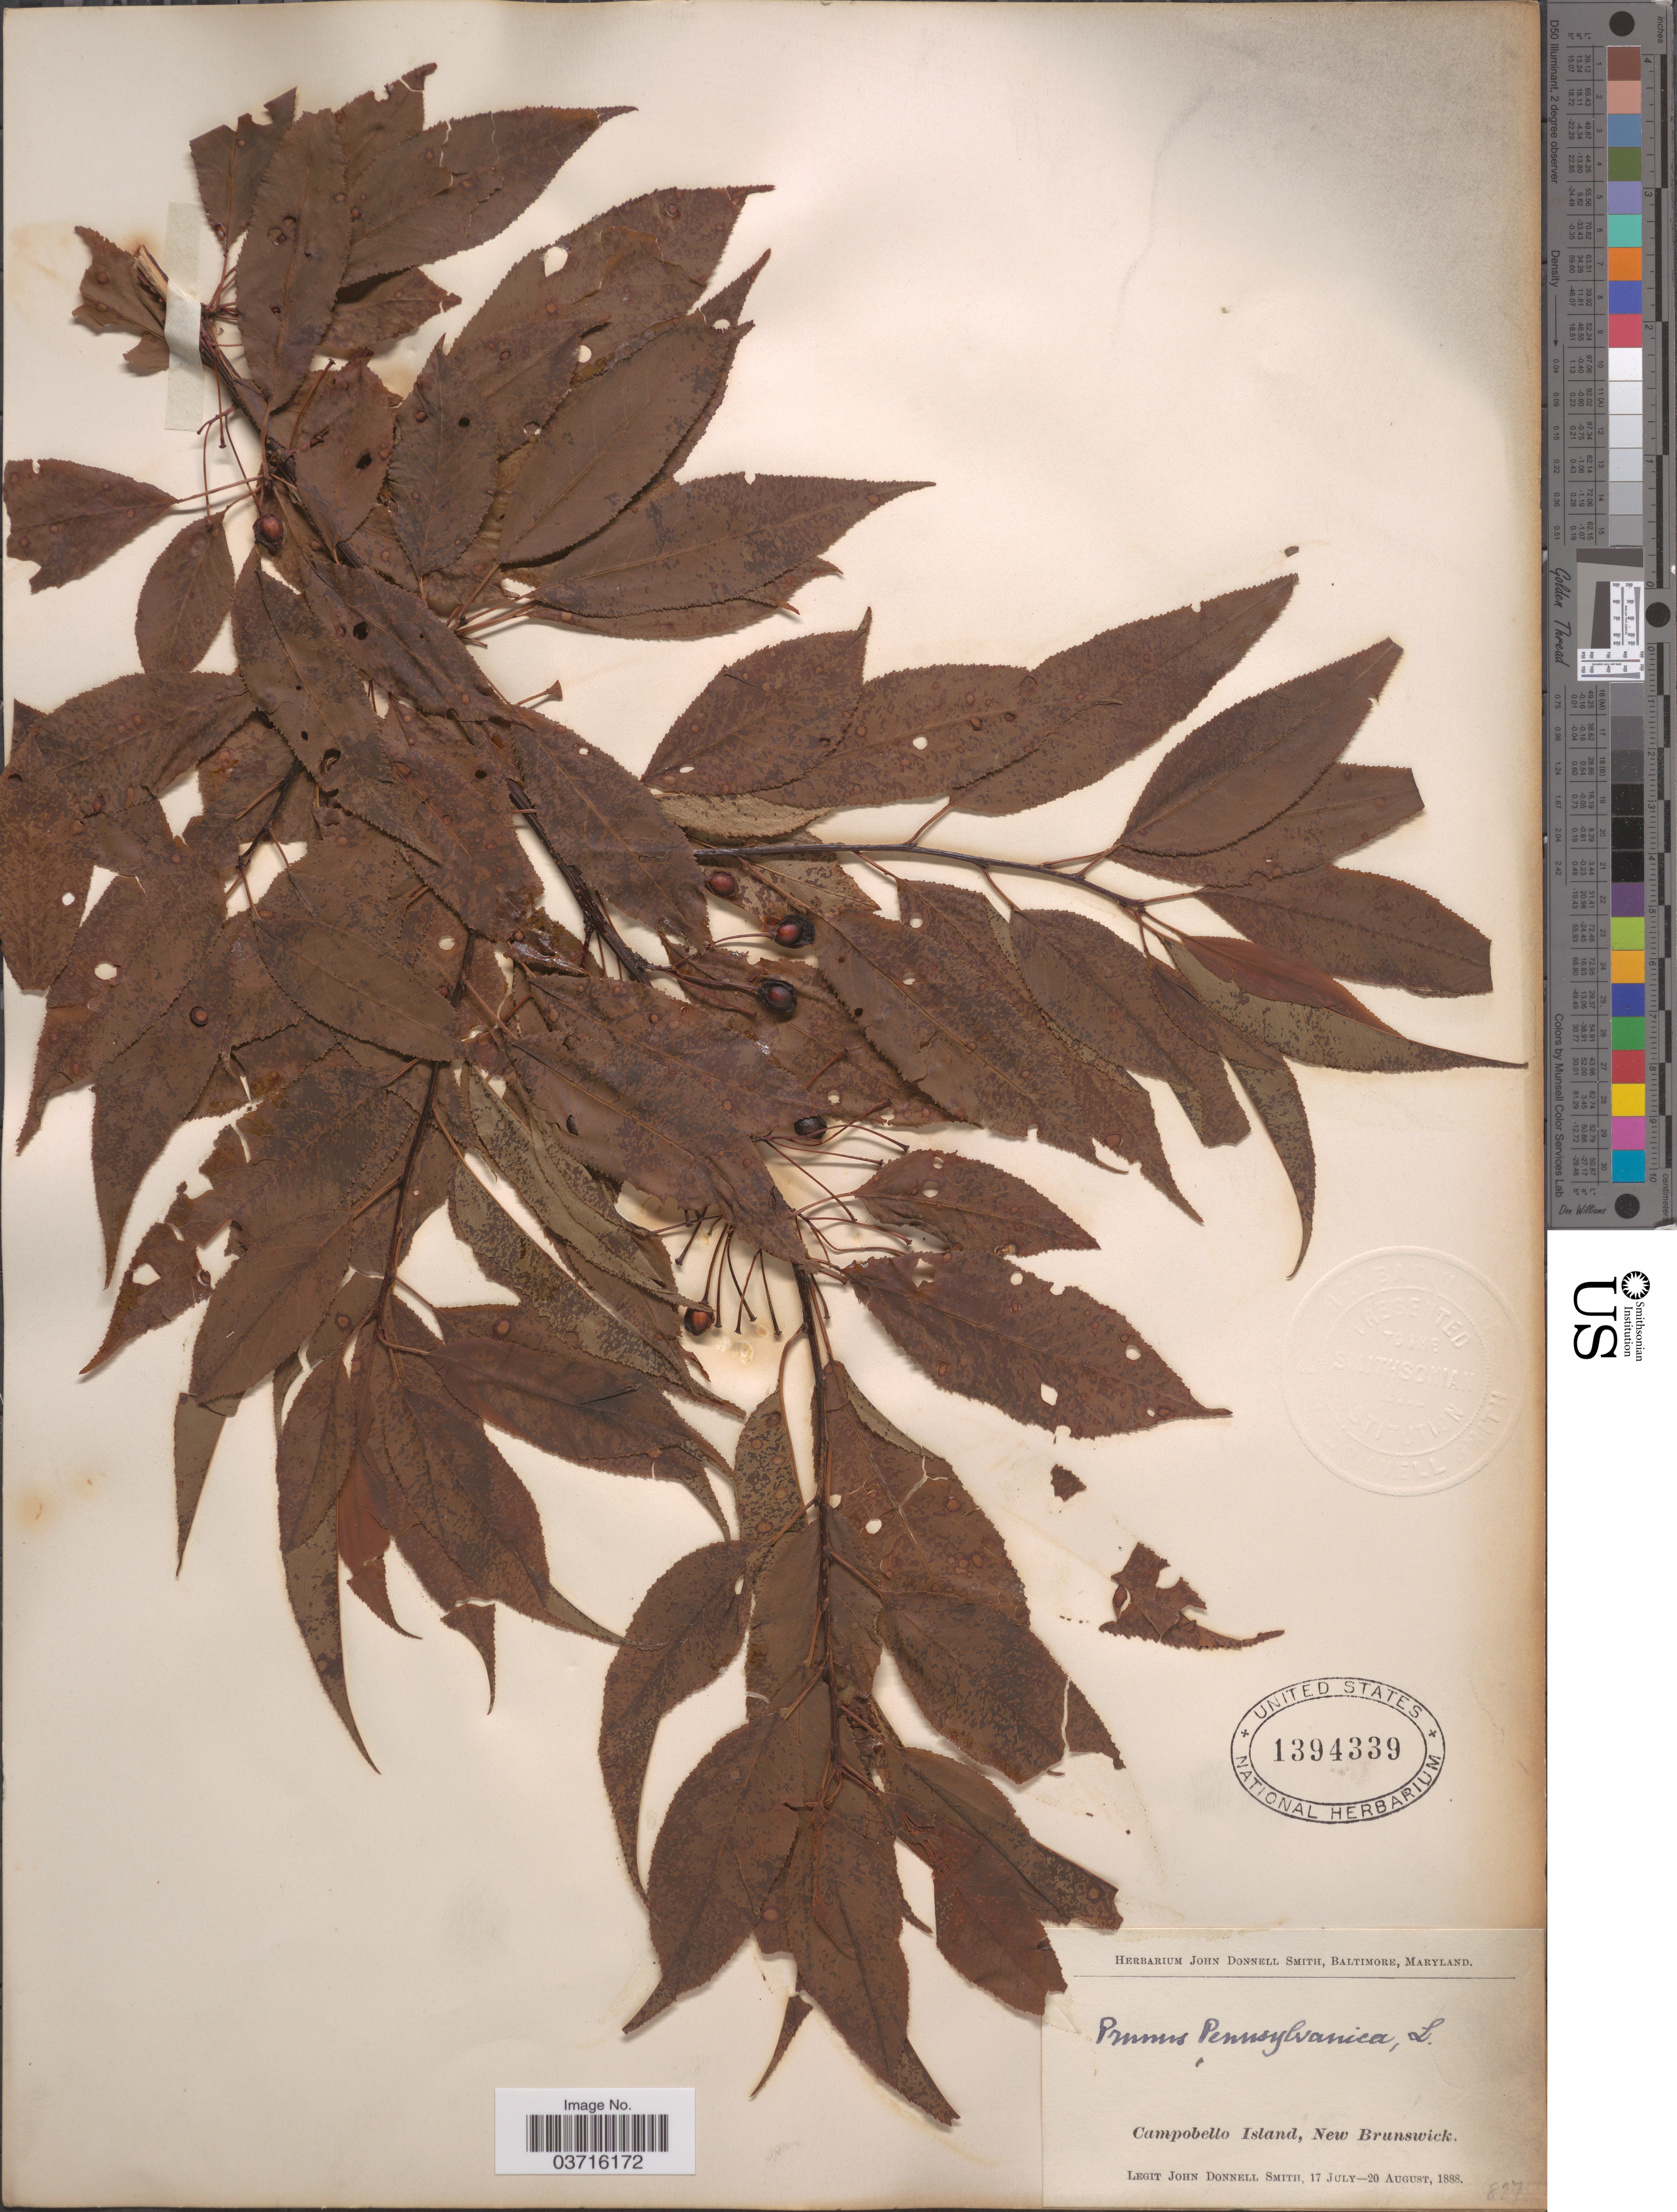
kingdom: Plantae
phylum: Tracheophyta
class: Magnoliopsida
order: Rosales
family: Rosaceae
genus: Prunus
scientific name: Prunus pensylvanica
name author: L. f.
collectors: J. Donnell Smith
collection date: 1888-07-17/1888-08-20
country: Canada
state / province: New Brunswick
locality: Campobello Island.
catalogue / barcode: US 1394339